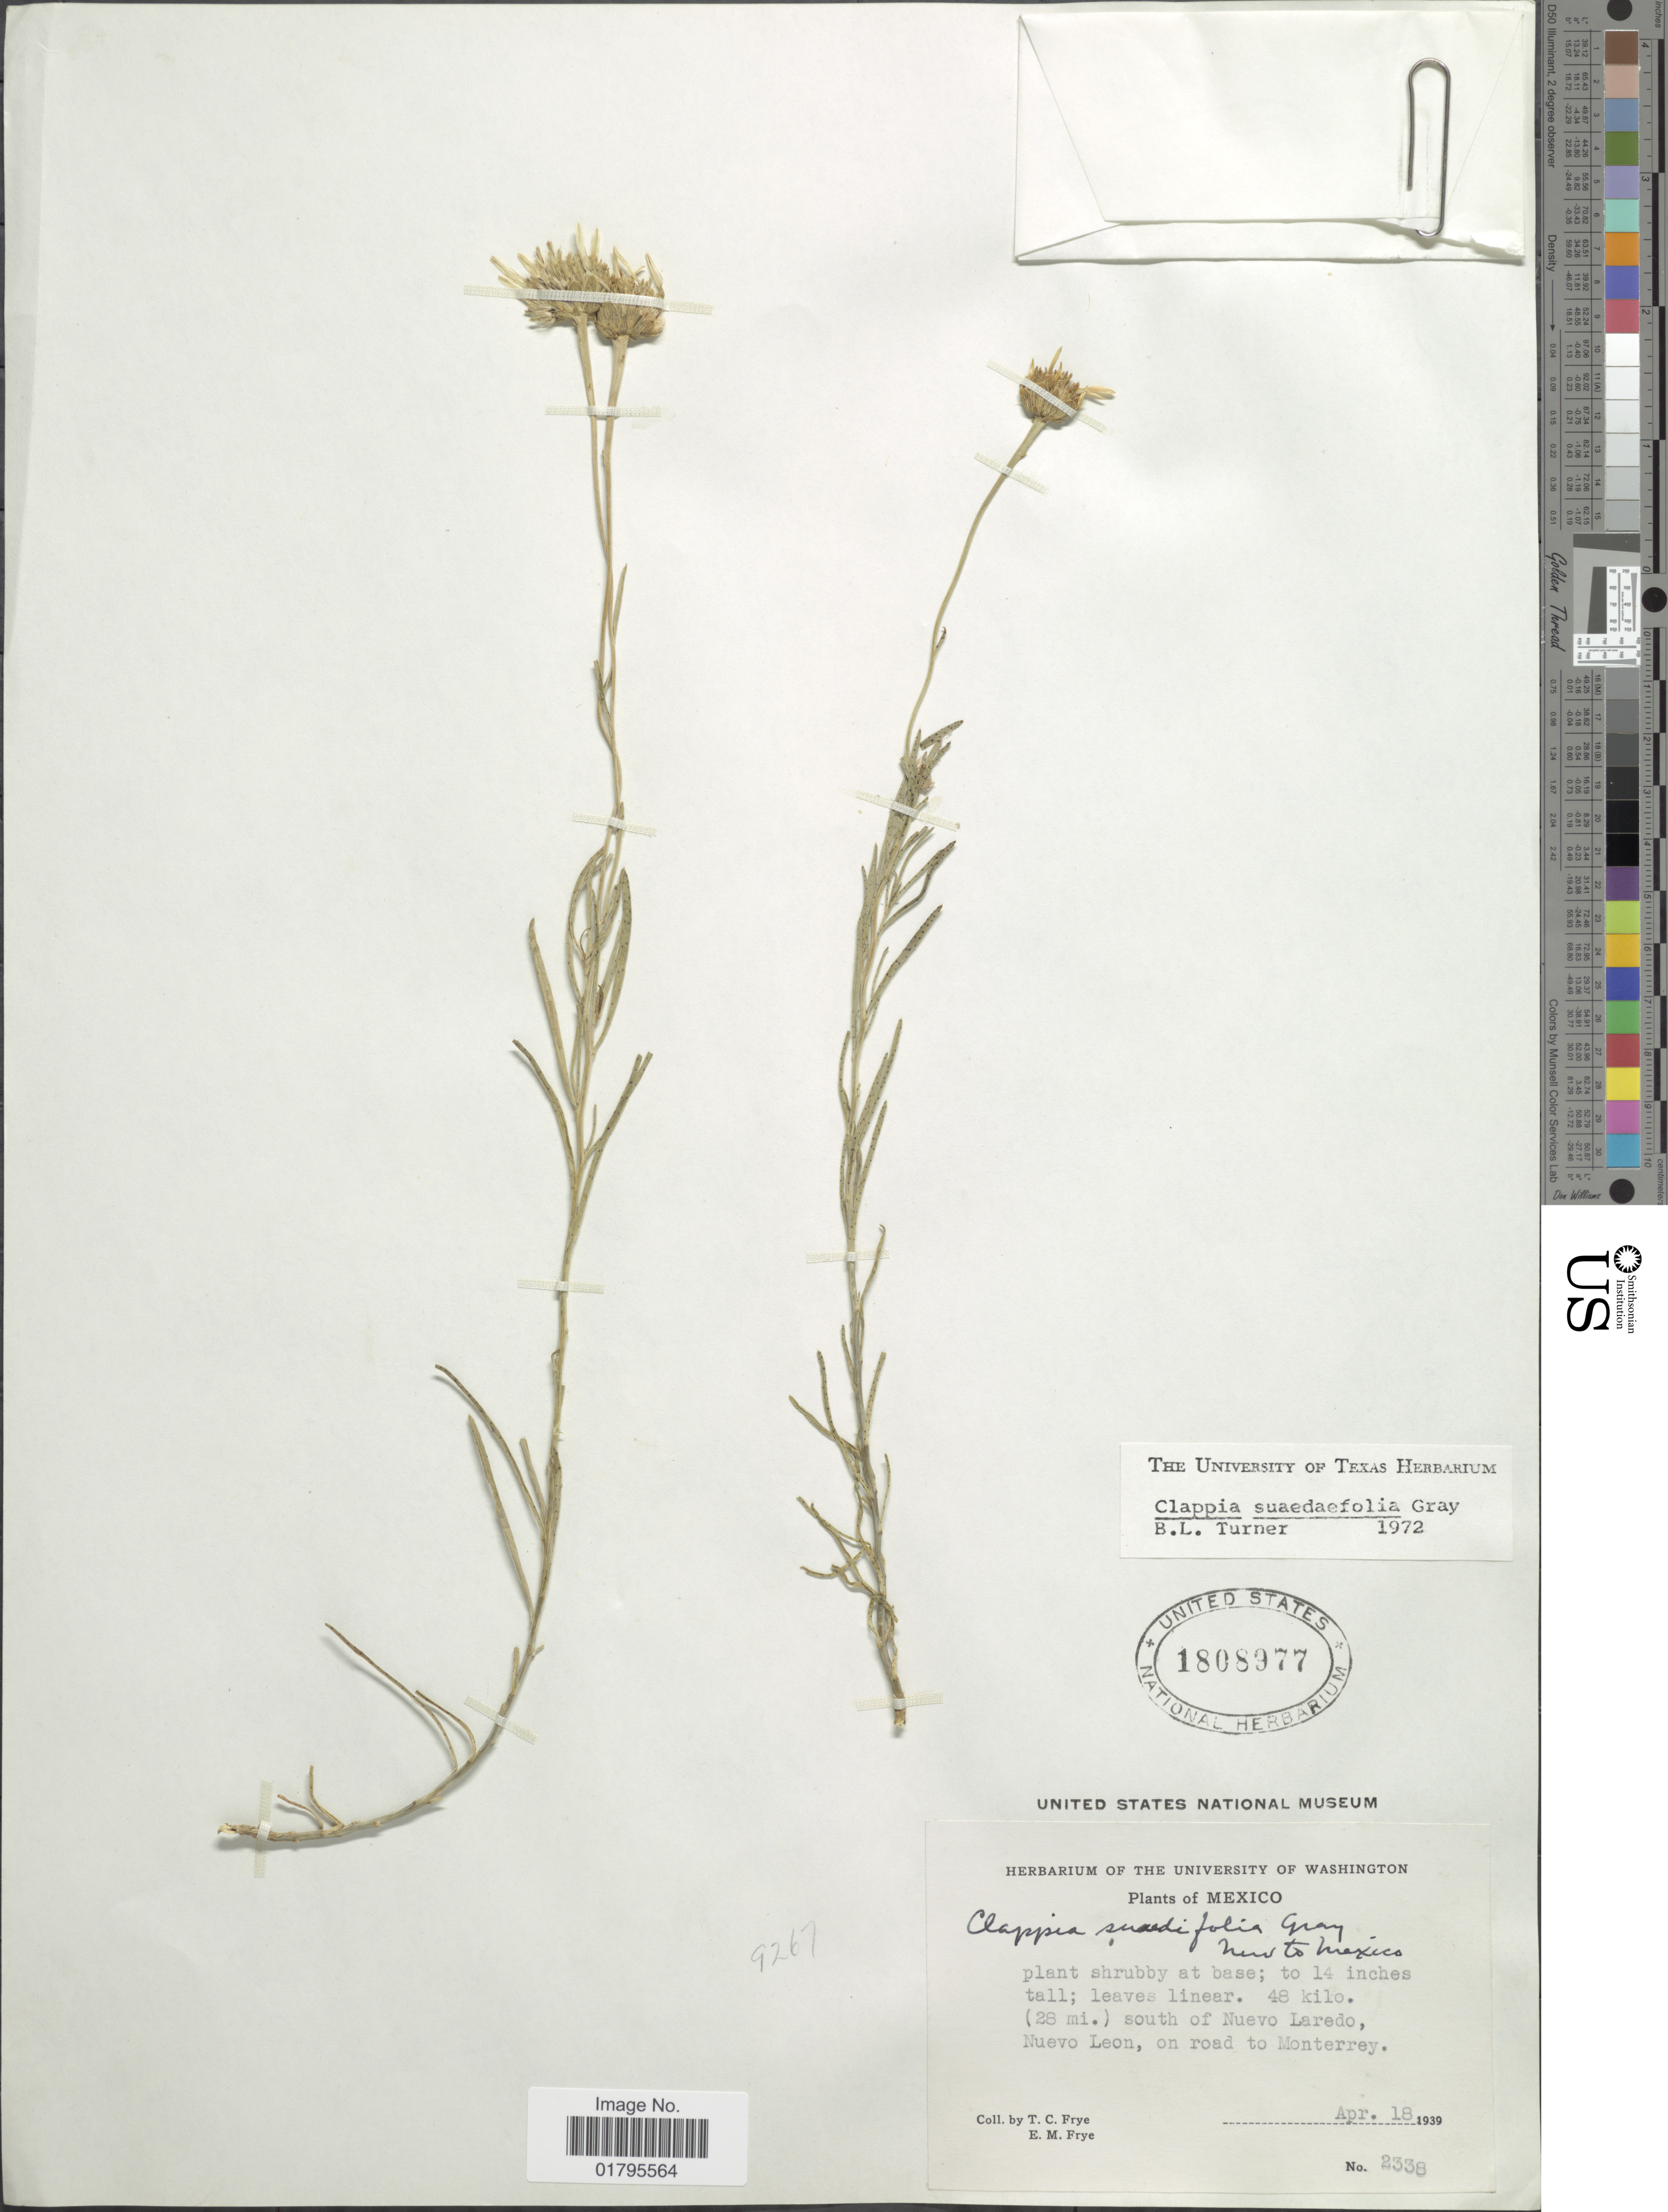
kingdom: Plantae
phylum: Tracheophyta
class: Magnoliopsida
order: Asterales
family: Asteraceae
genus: Clappia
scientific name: Clappia suaedaefolia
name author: A. Gray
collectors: T. C. Frye & E. Frye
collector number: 2338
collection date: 1939-04-18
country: Mexico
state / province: Nuevo León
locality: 48 kilo. (28 mi.) south of Nuevo Laredo, Nuevo Leon, on road to Monterrey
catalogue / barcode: US 1808977